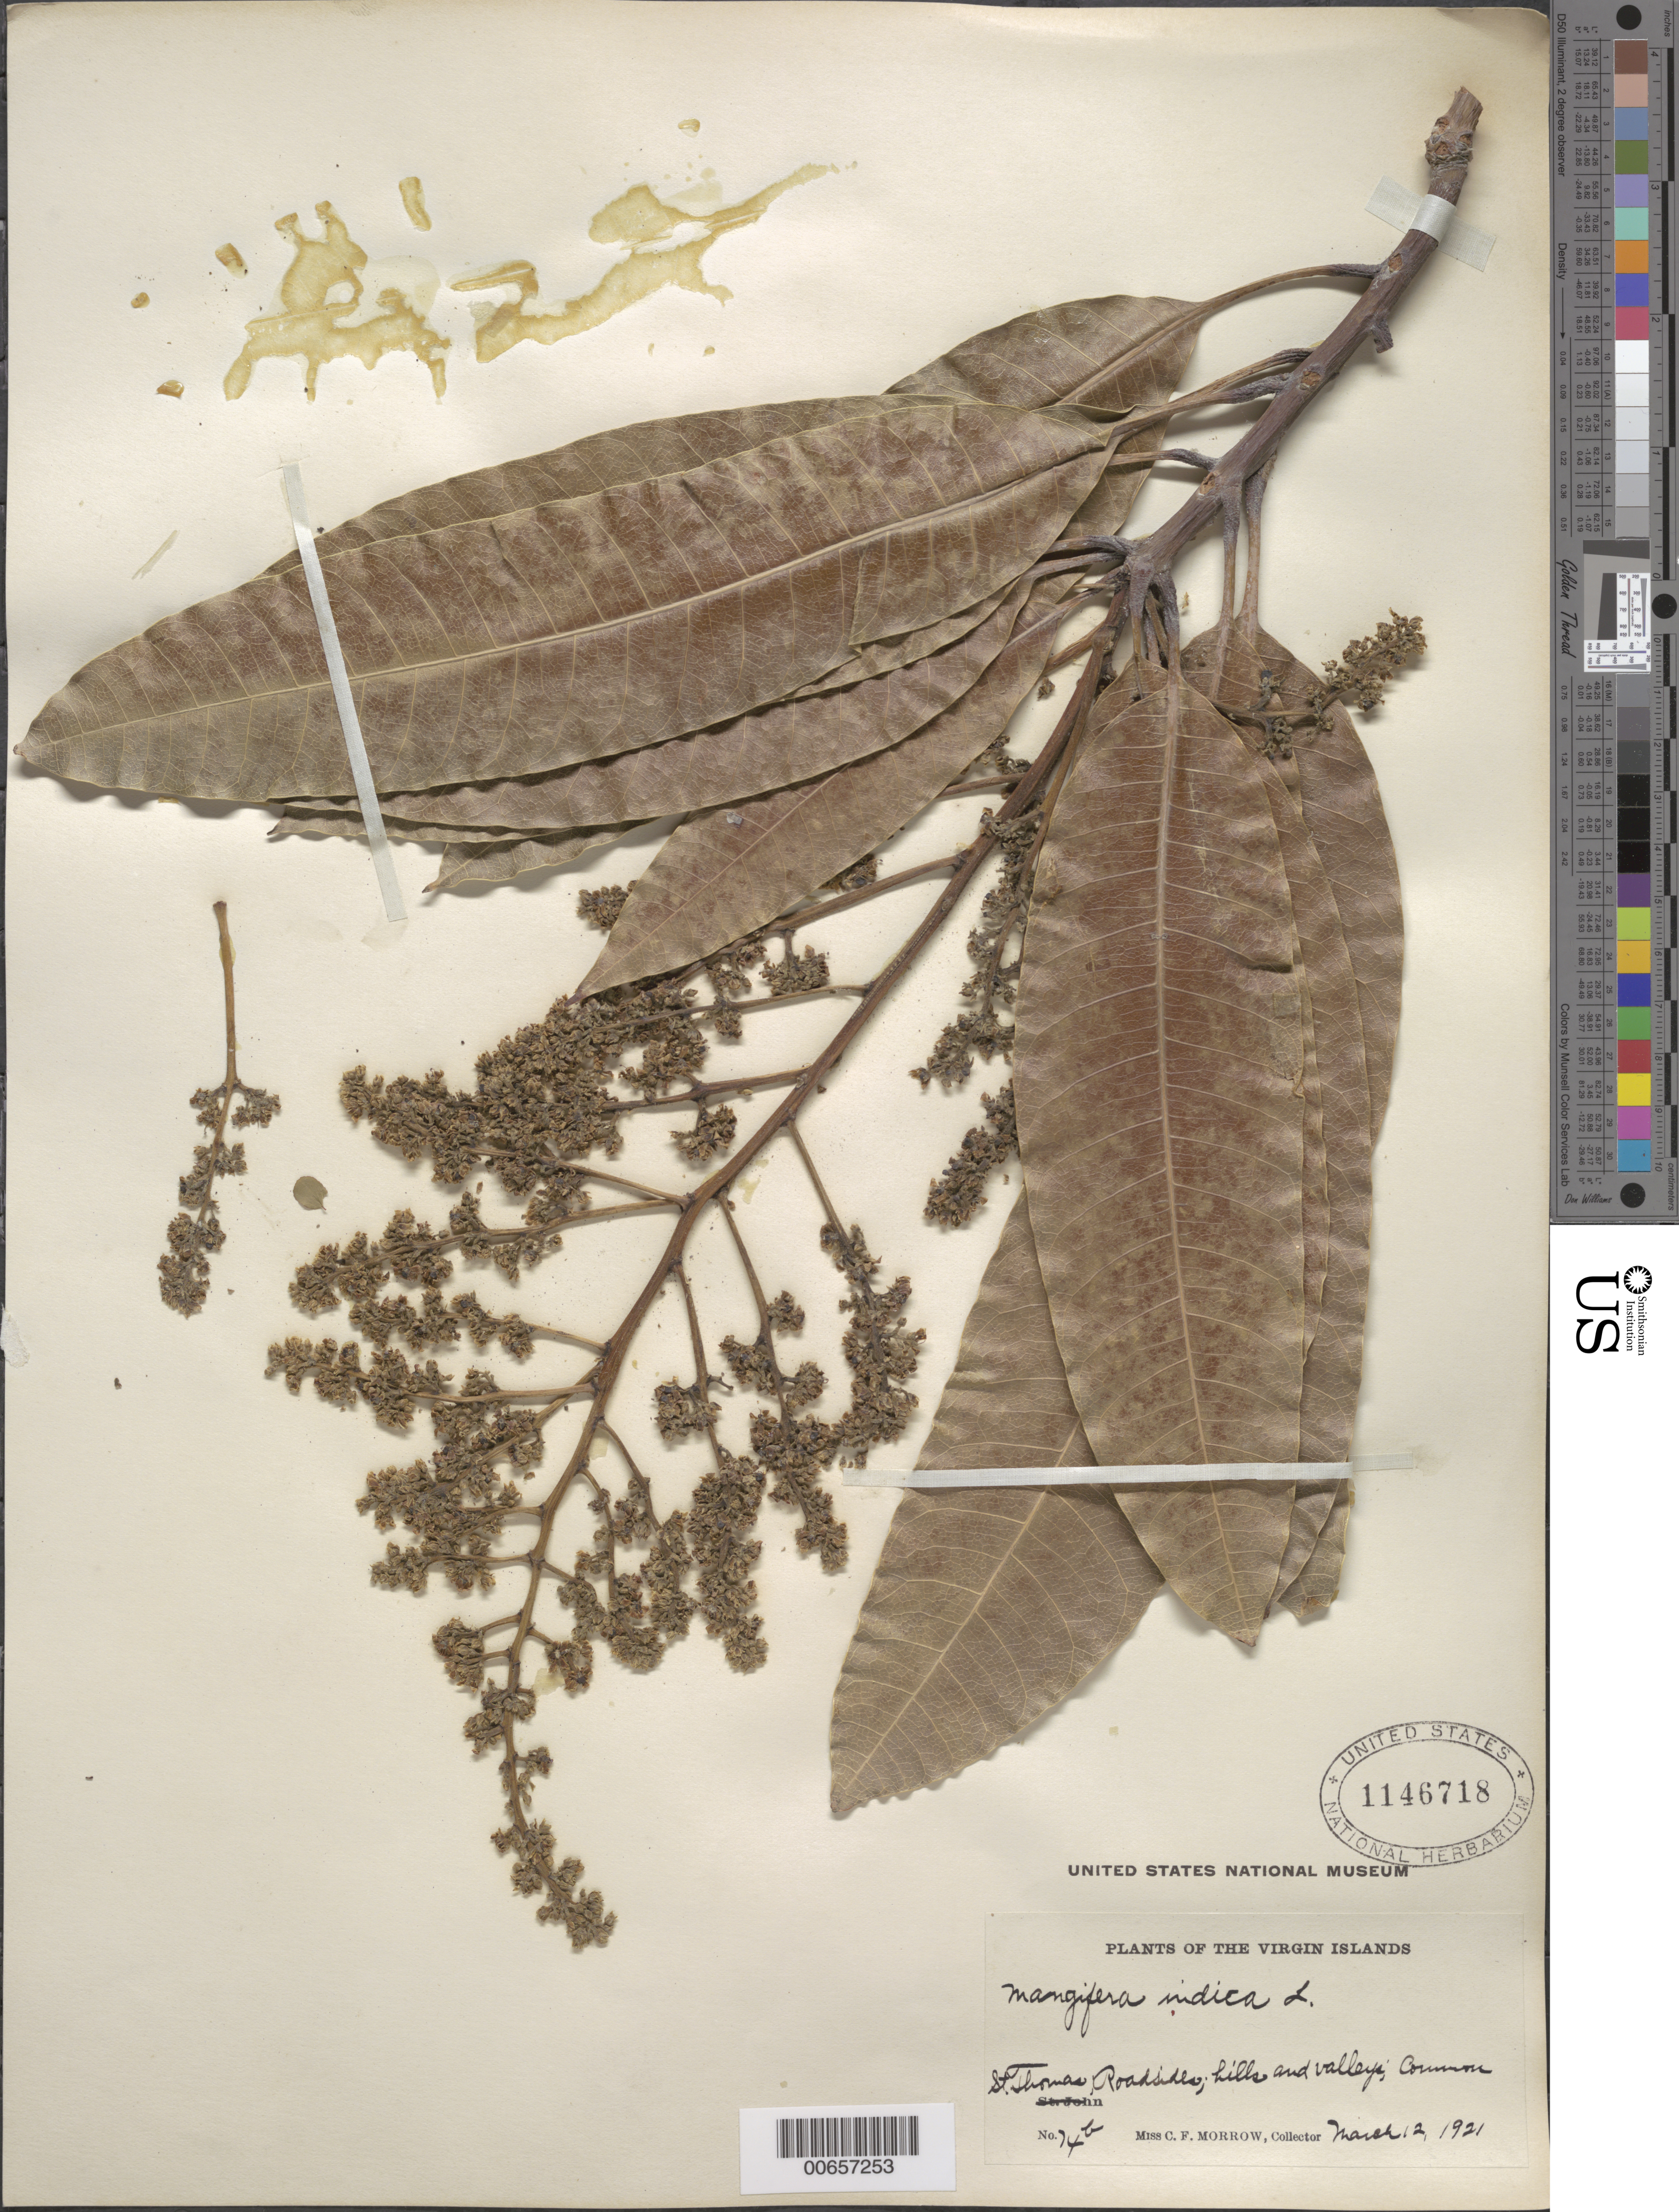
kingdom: Plantae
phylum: Tracheophyta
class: Magnoliopsida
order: Sapindales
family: Anacardiaceae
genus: Mangifera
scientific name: Mangifera indica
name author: L.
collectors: C. Morrow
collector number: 74b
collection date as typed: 12 Mar 1921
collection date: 1921-03-12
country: U.S. Virgin Islands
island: St. Thomas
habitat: Roadsides, hills and valleys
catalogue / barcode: US 1146718